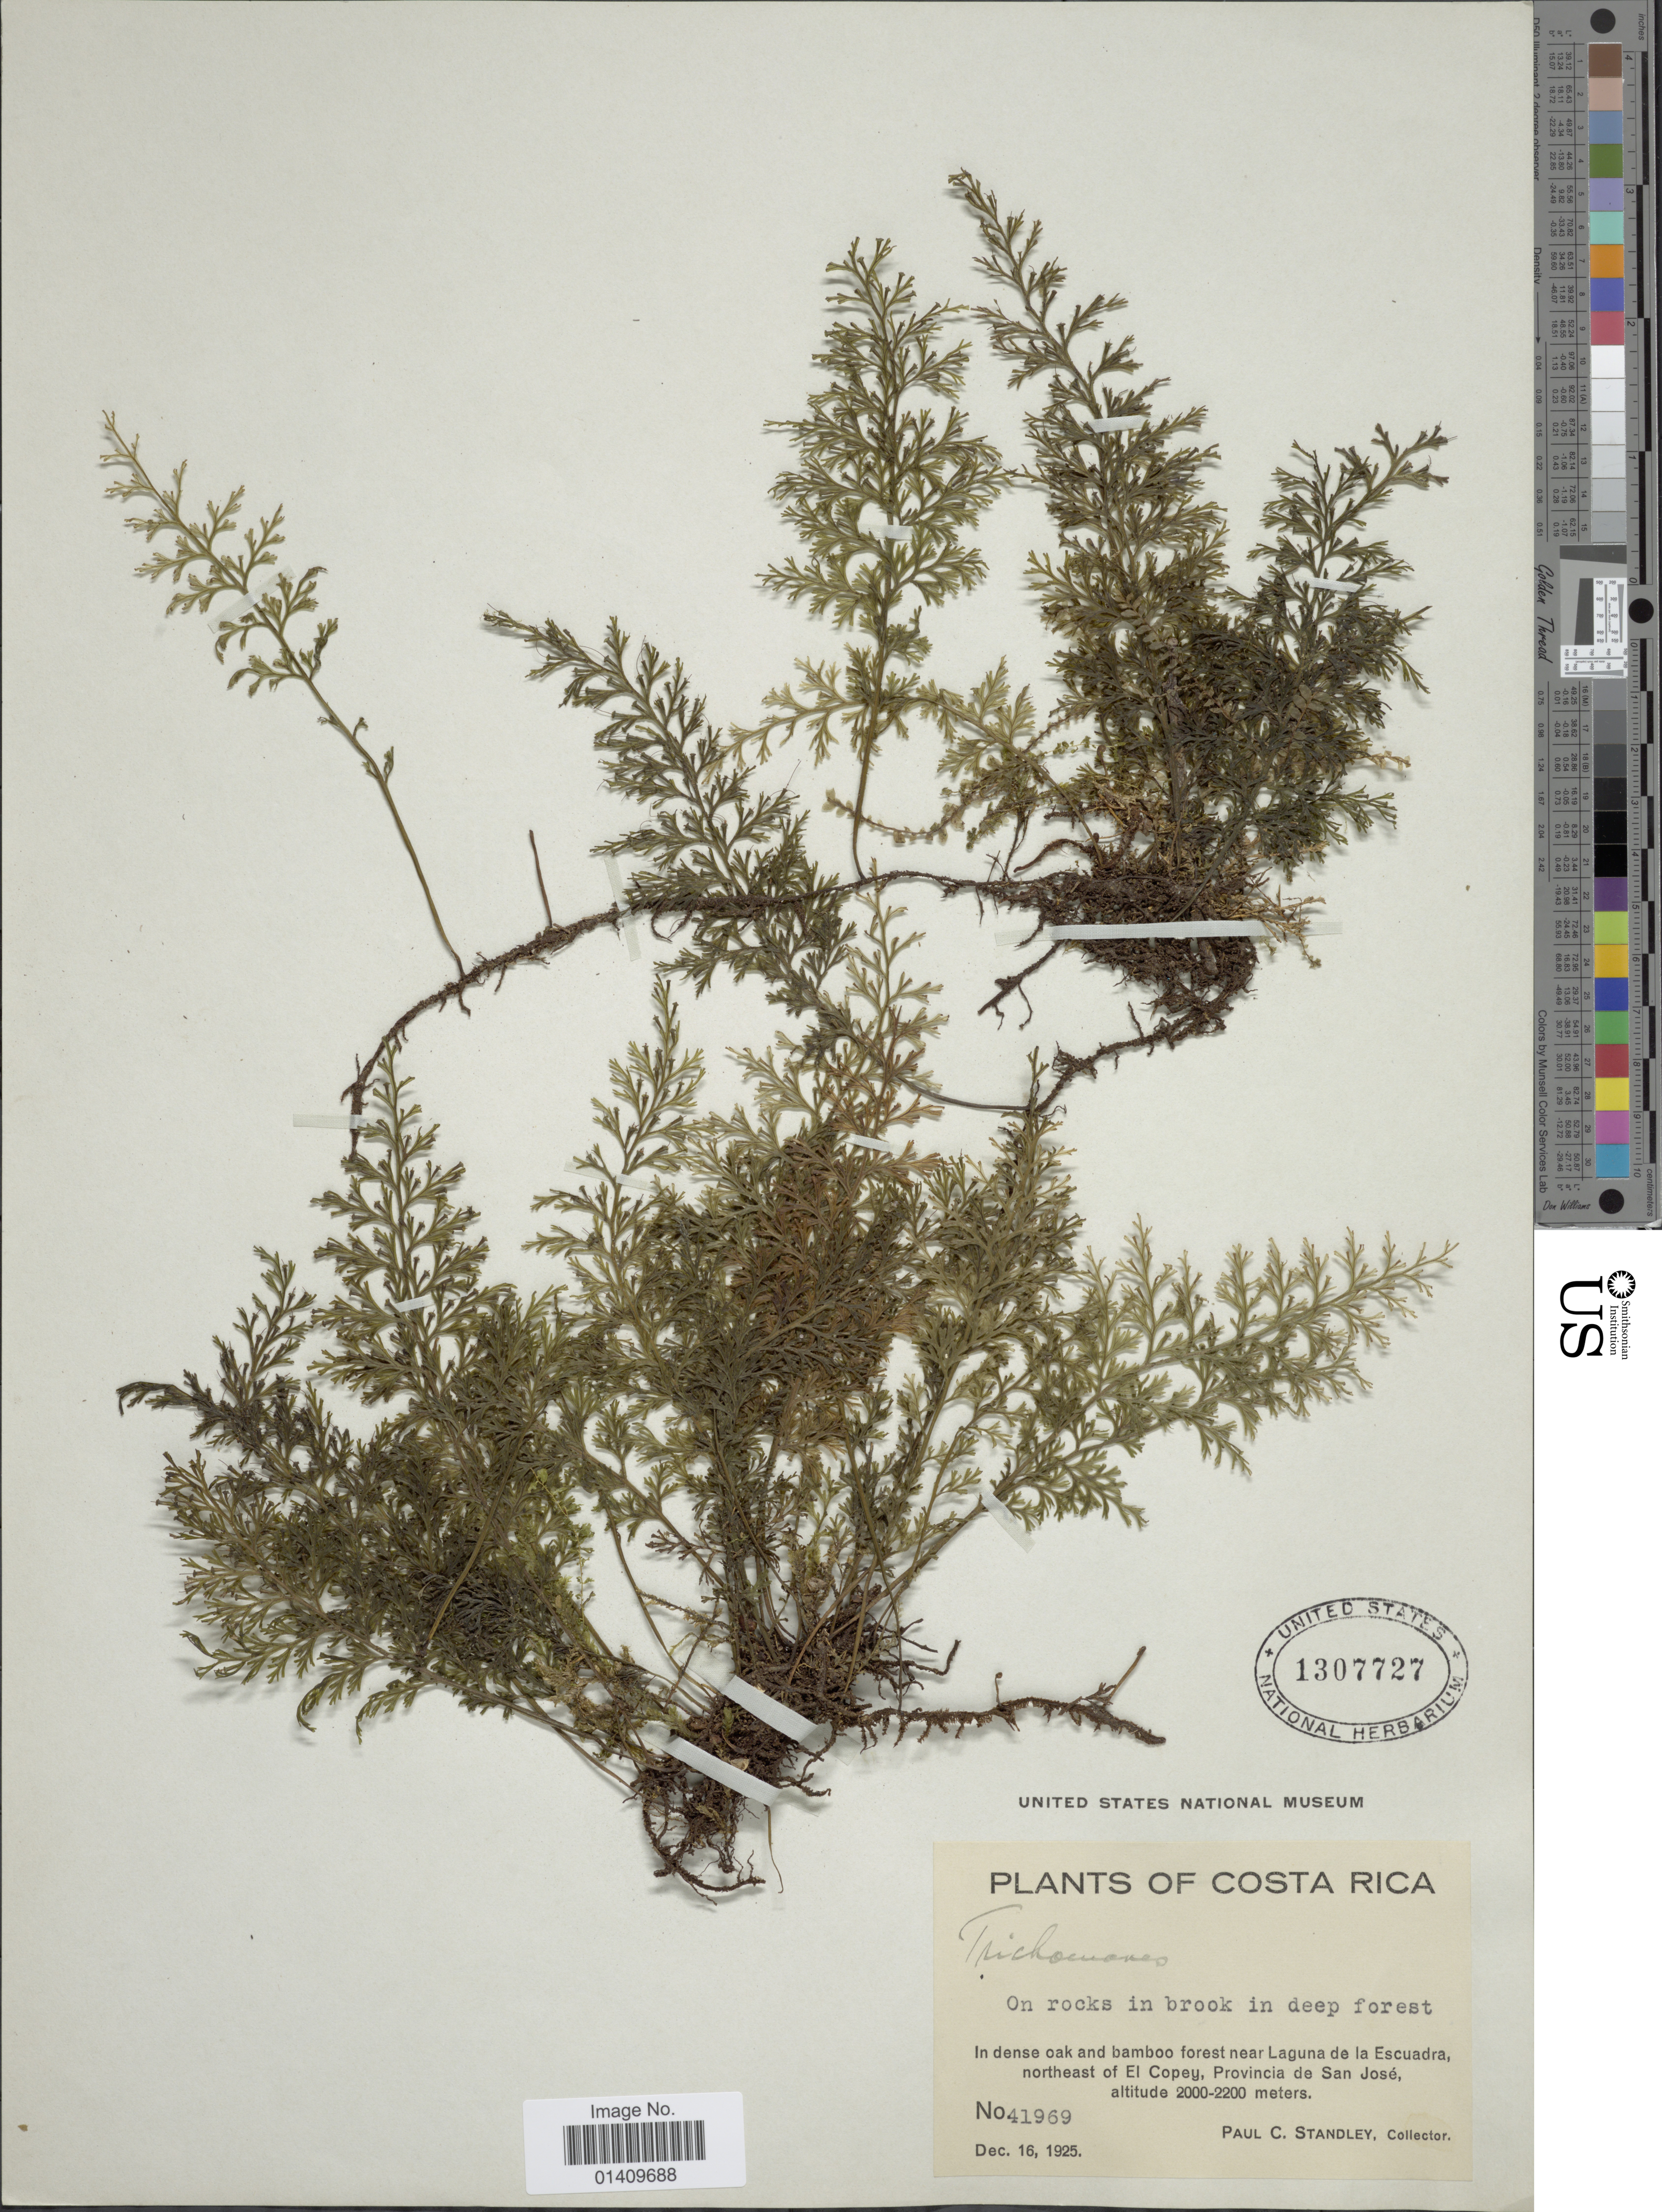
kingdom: Plantae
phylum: Tracheophyta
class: Polypodiopsida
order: Hymenophyllales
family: Hymenophyllaceae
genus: Polyphlebium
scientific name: Polyphlebium diaphanum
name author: (Kunth) Ebihara & Dubuisson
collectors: P. C. Standley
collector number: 41969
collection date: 1925-12-16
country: Costa Rica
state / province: San José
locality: In dense and bamboo forest near Lahuna de la Escuadra northeast of El Copey provincia de San Jose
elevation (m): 2000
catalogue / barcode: US 1307727